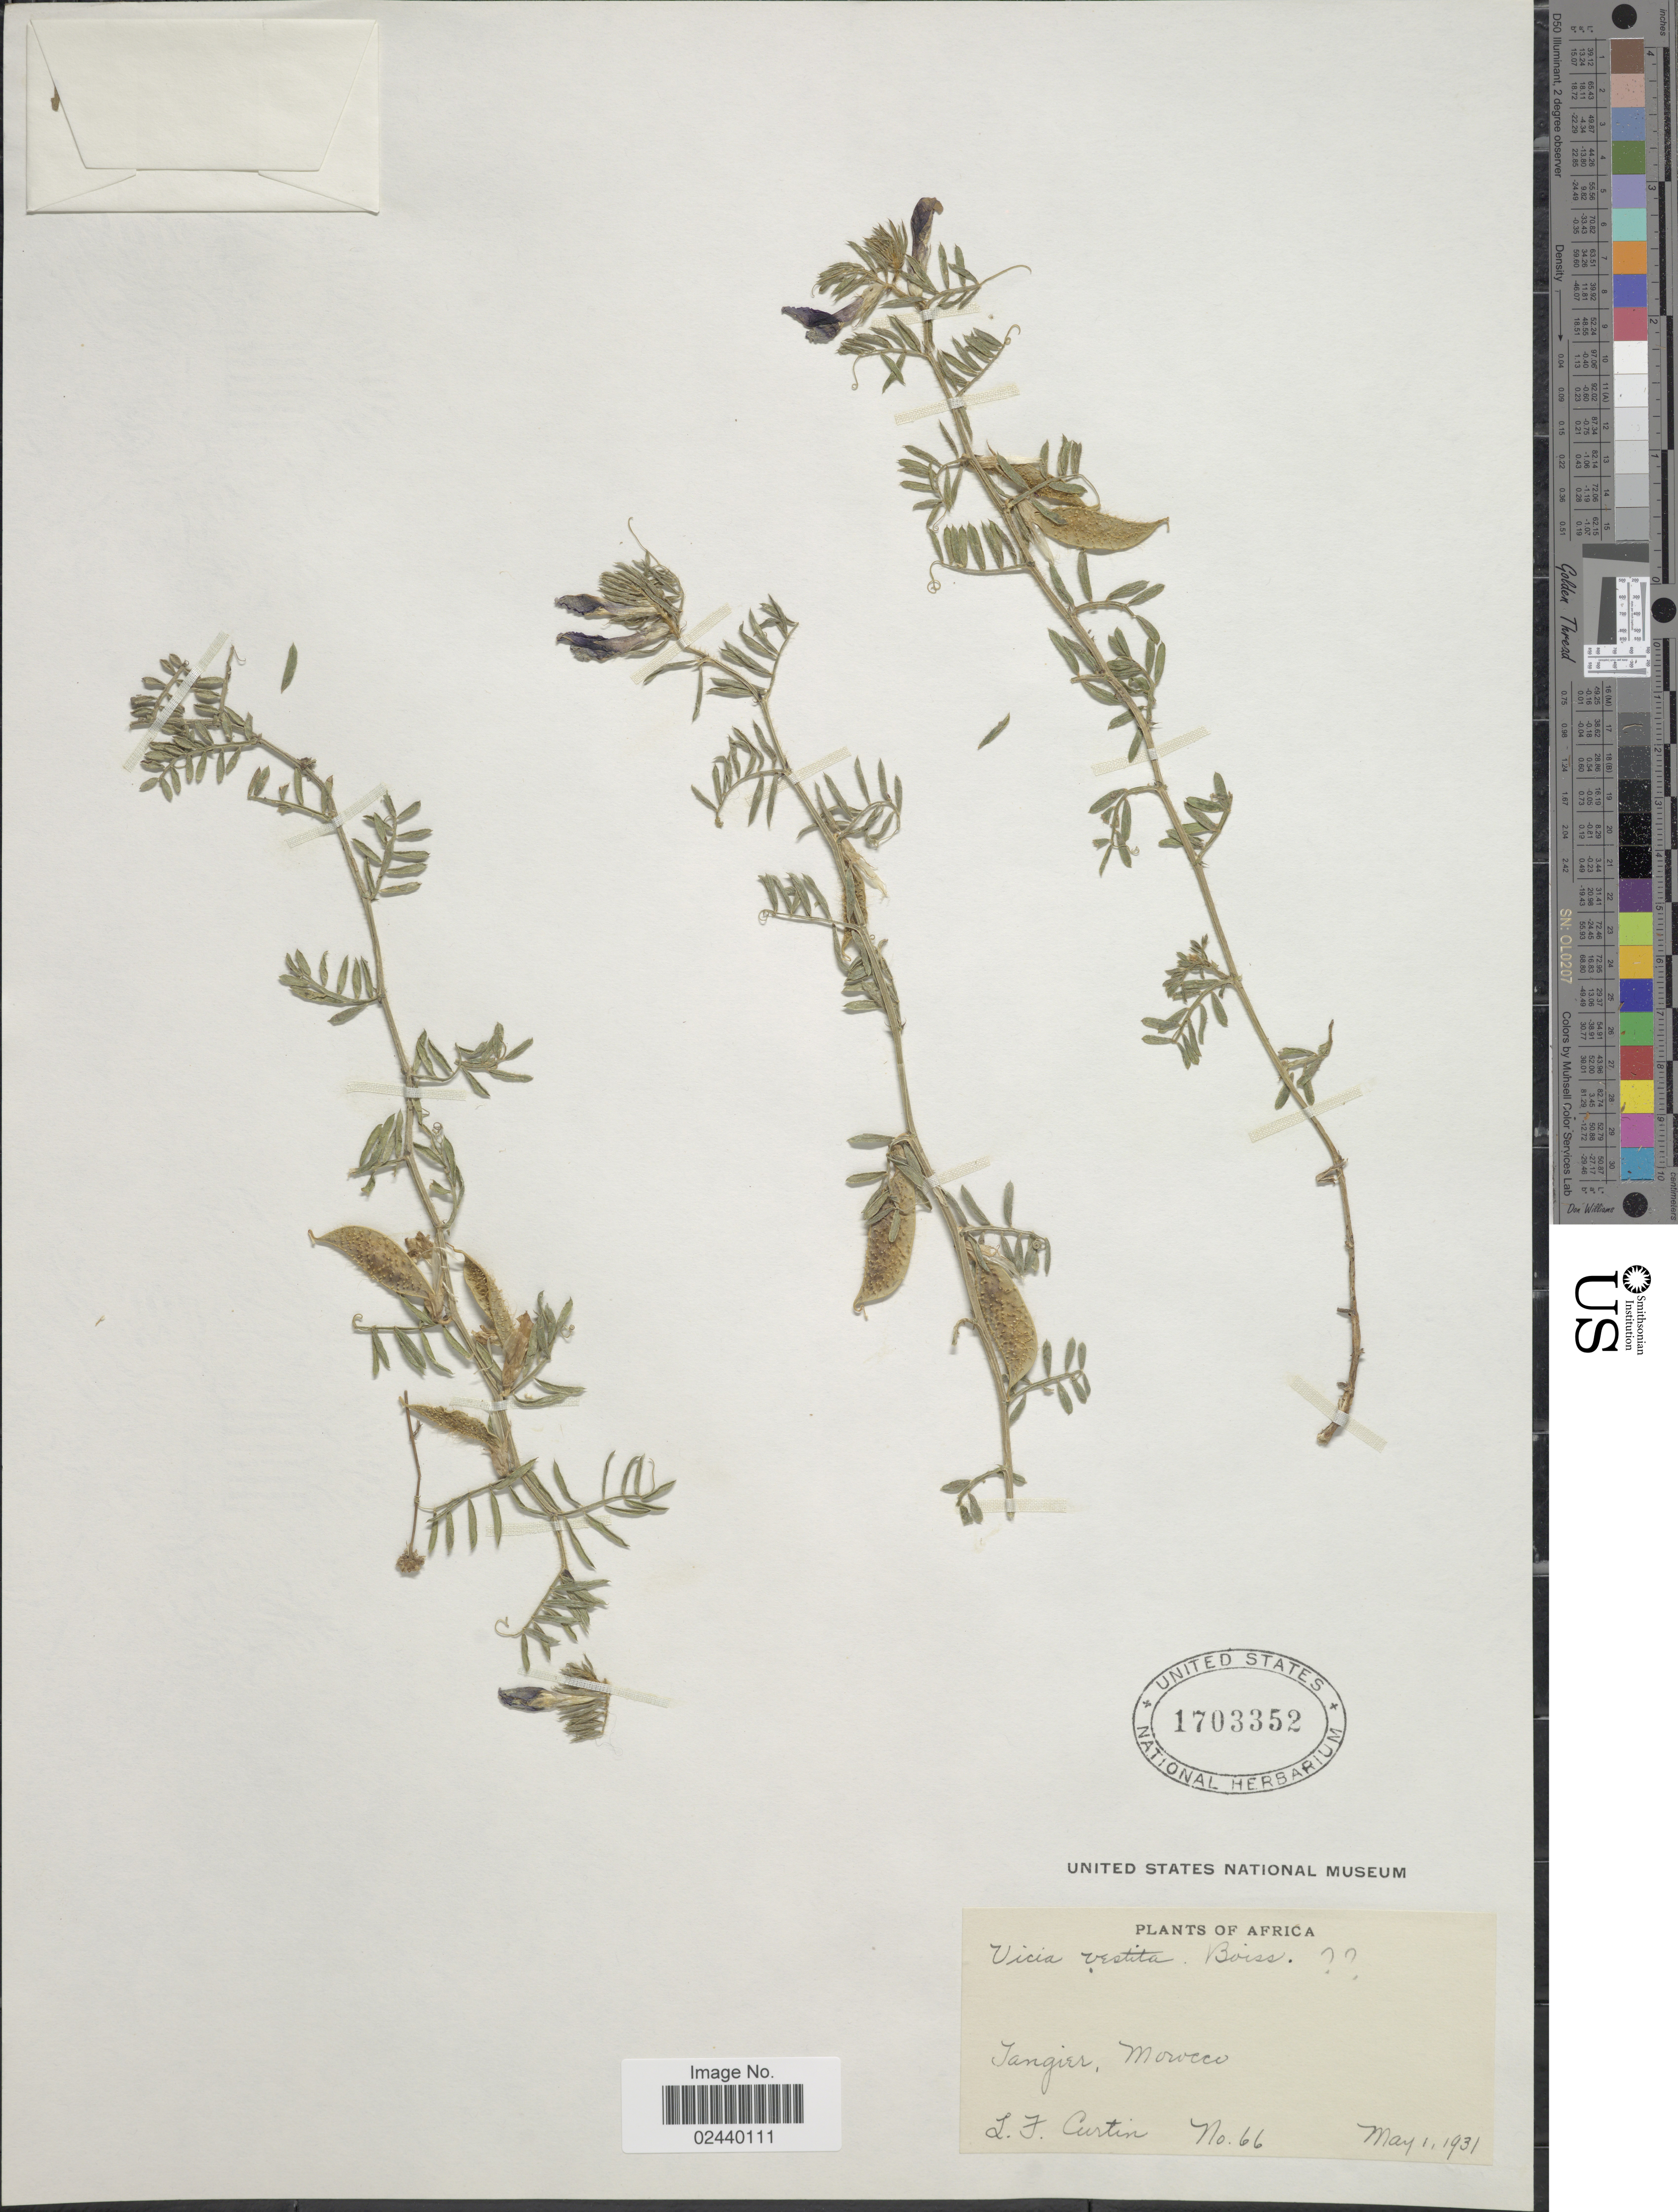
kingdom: Plantae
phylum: Tracheophyta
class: Magnoliopsida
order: Fabales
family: Fabaceae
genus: Vicia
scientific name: Vicia vestita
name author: Boiss.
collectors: L. Curtin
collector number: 66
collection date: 1931-05-01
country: Morocco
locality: Tangier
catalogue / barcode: US 1703352